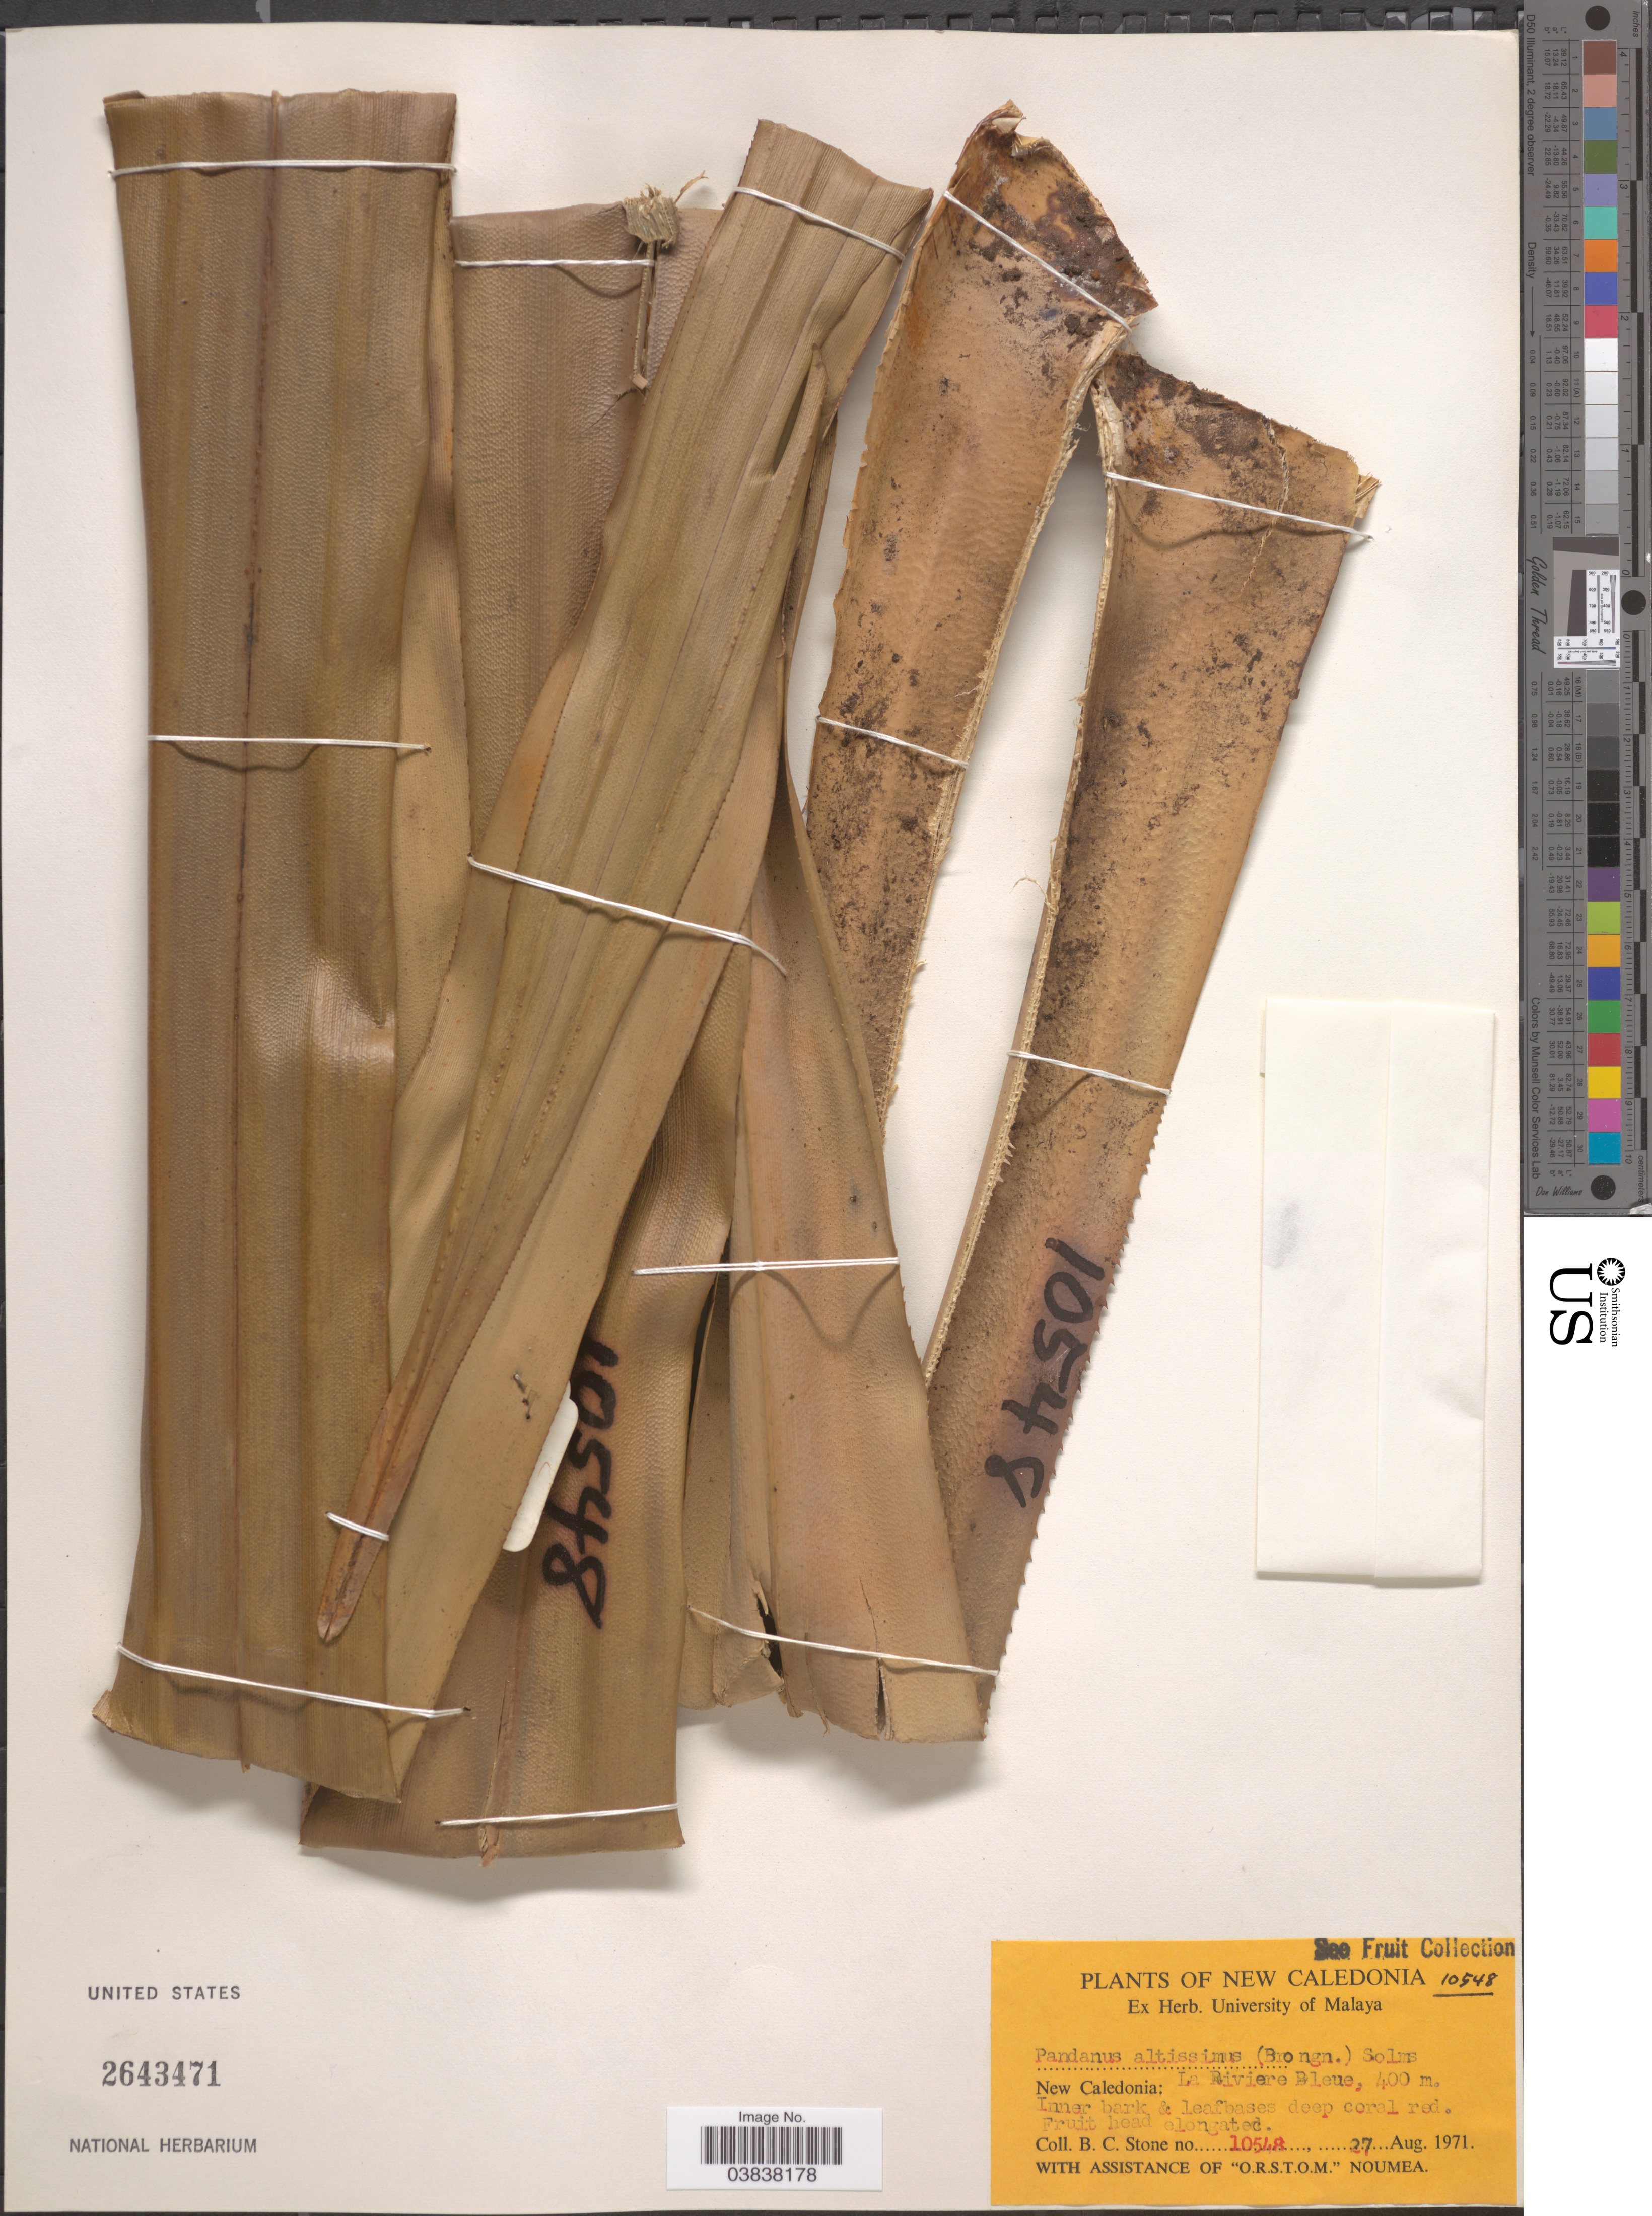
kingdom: Plantae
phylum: Tracheophyta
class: Liliopsida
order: Pandanales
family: Pandanaceae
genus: Pandanus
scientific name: Pandanus altissimus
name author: (Brongn.) Solms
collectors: B. C. Stone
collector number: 10548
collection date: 1971-08-27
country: New Caledonia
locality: La Riviere Bleue.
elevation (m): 400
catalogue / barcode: US 2643471